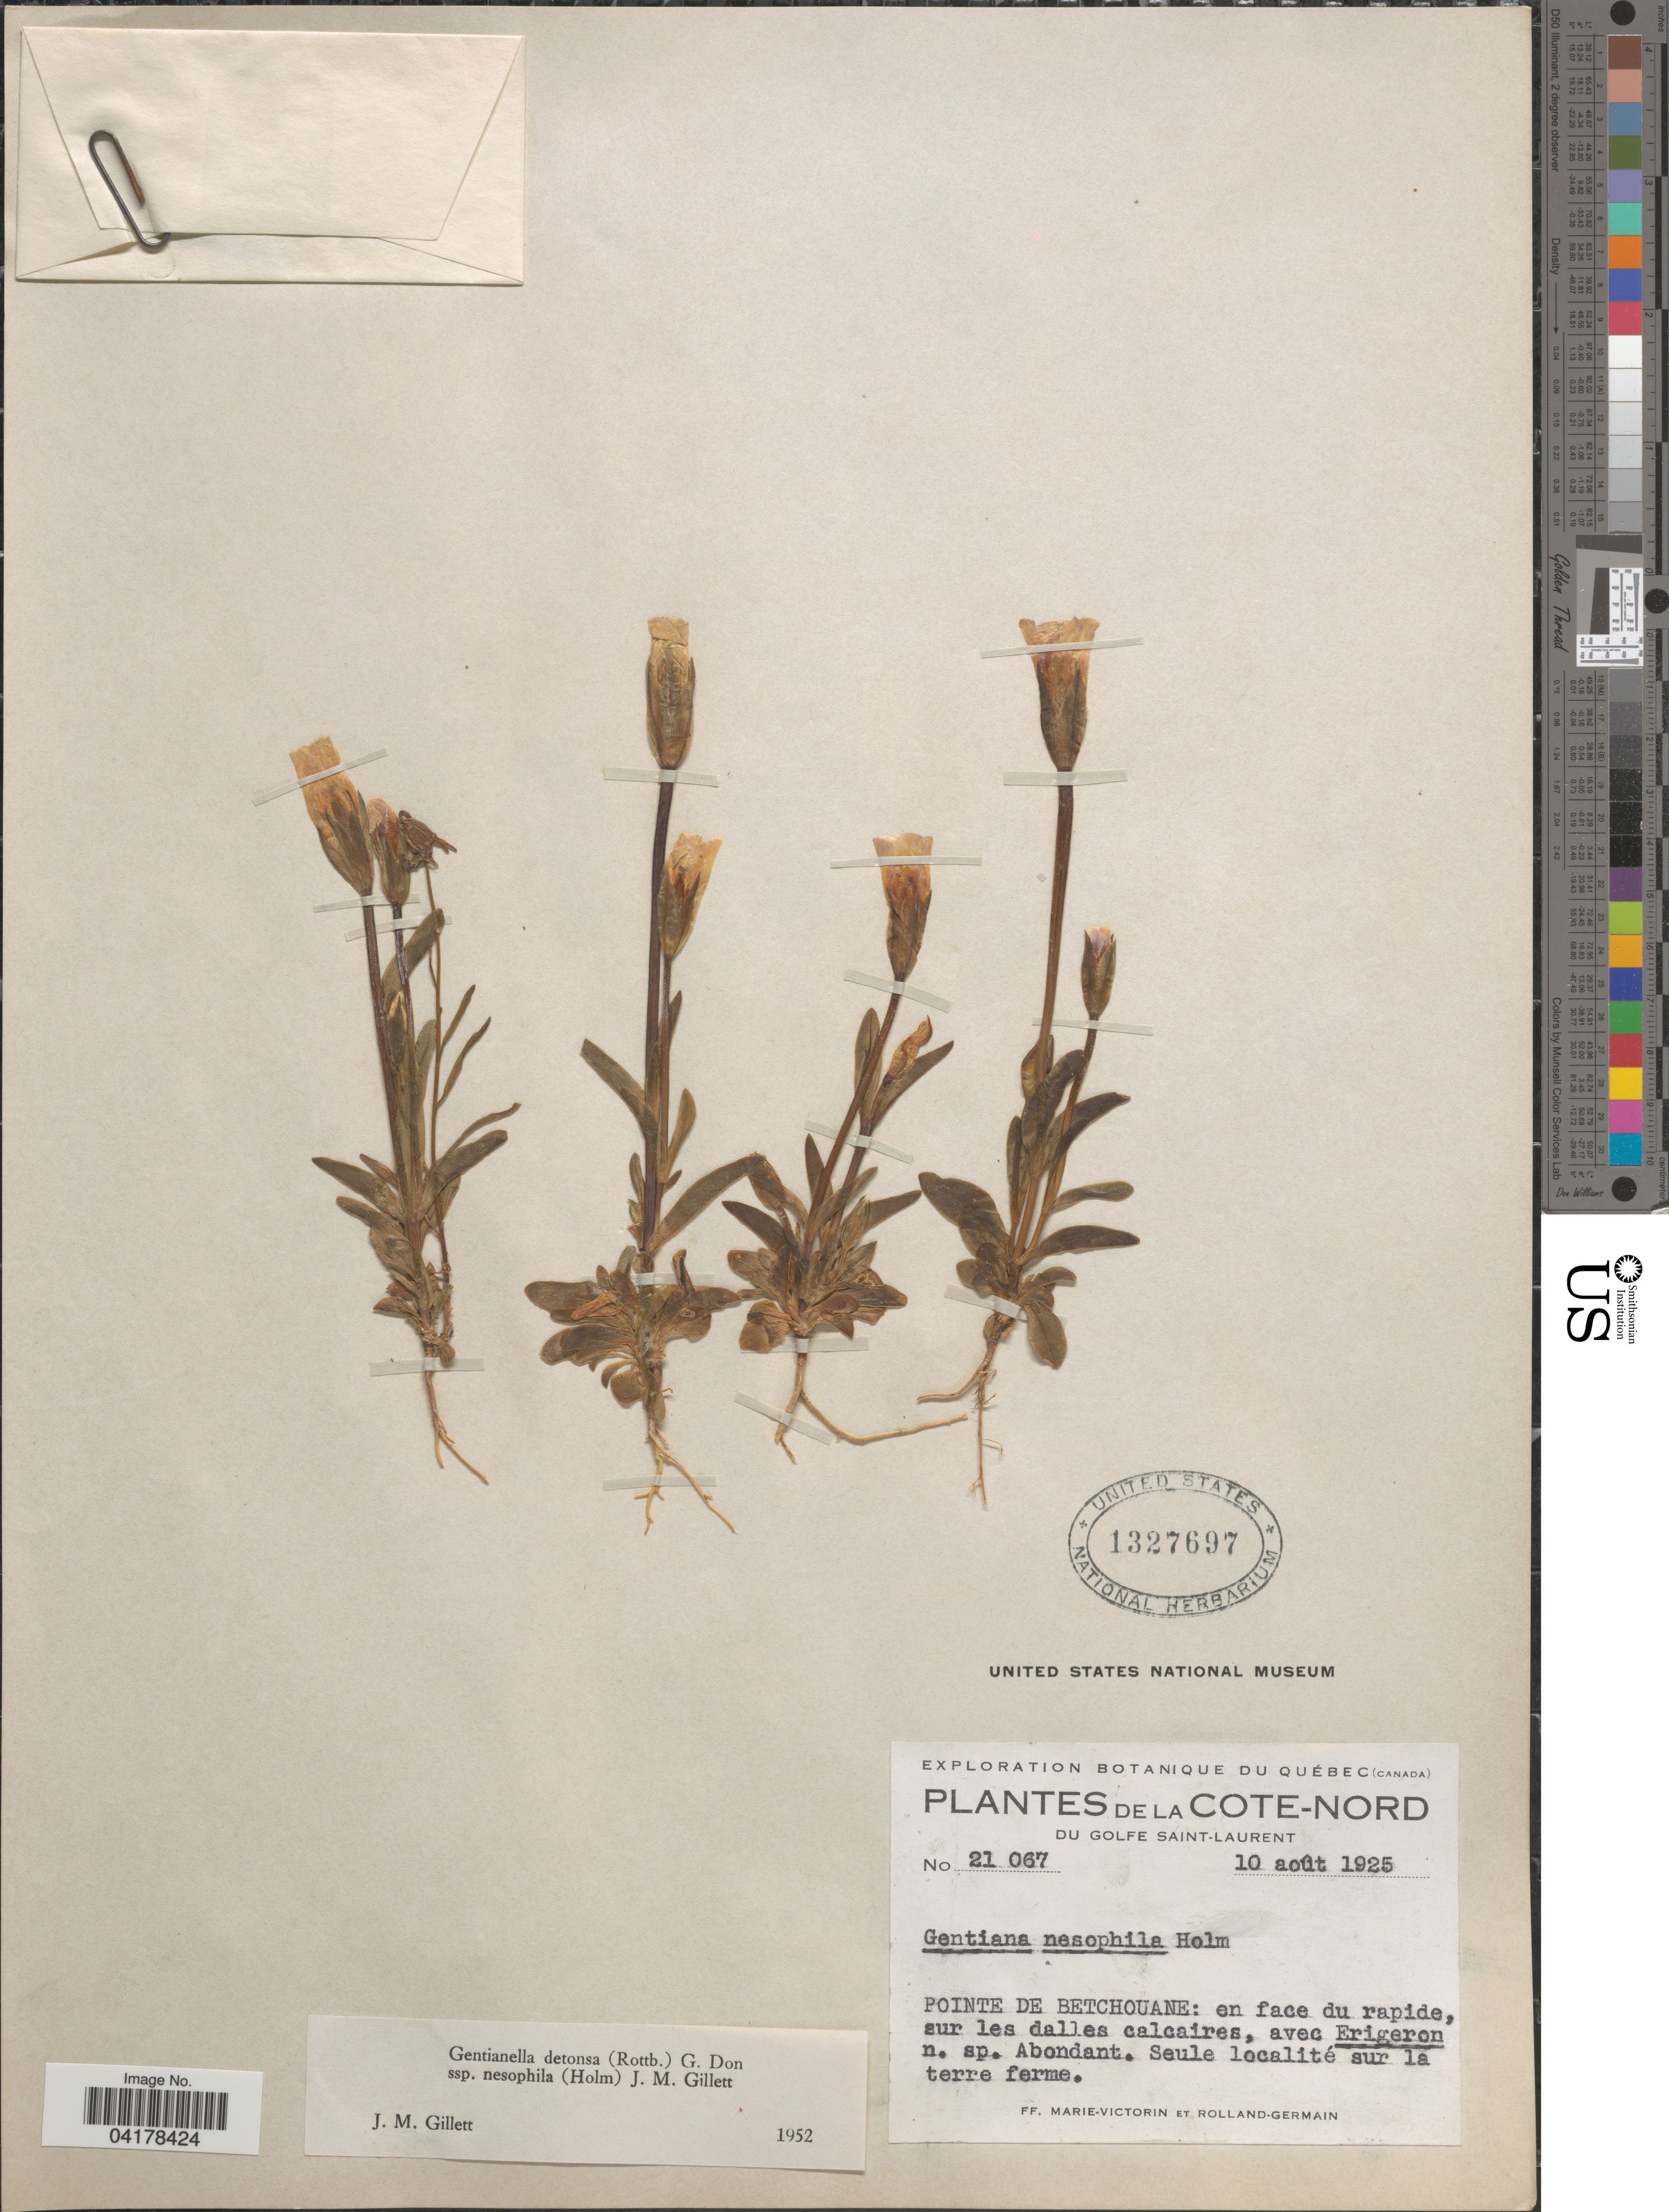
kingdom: Plantae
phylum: Tracheophyta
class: Magnoliopsida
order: Gentianales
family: Gentianaceae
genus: Gentianella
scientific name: Gentianella detonsa subsp. nesophila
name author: (T. Holm) J.M. Gillett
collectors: F. Marie-Victorin & Rolland-Germain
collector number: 21067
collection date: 1925-08-10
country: Canada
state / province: Quebec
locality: Exploration Botanique du Québec (Canada). La Cote-Nord. Du Golfe Saint-Laurent. Pointe de Betchouane.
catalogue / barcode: US 1327697